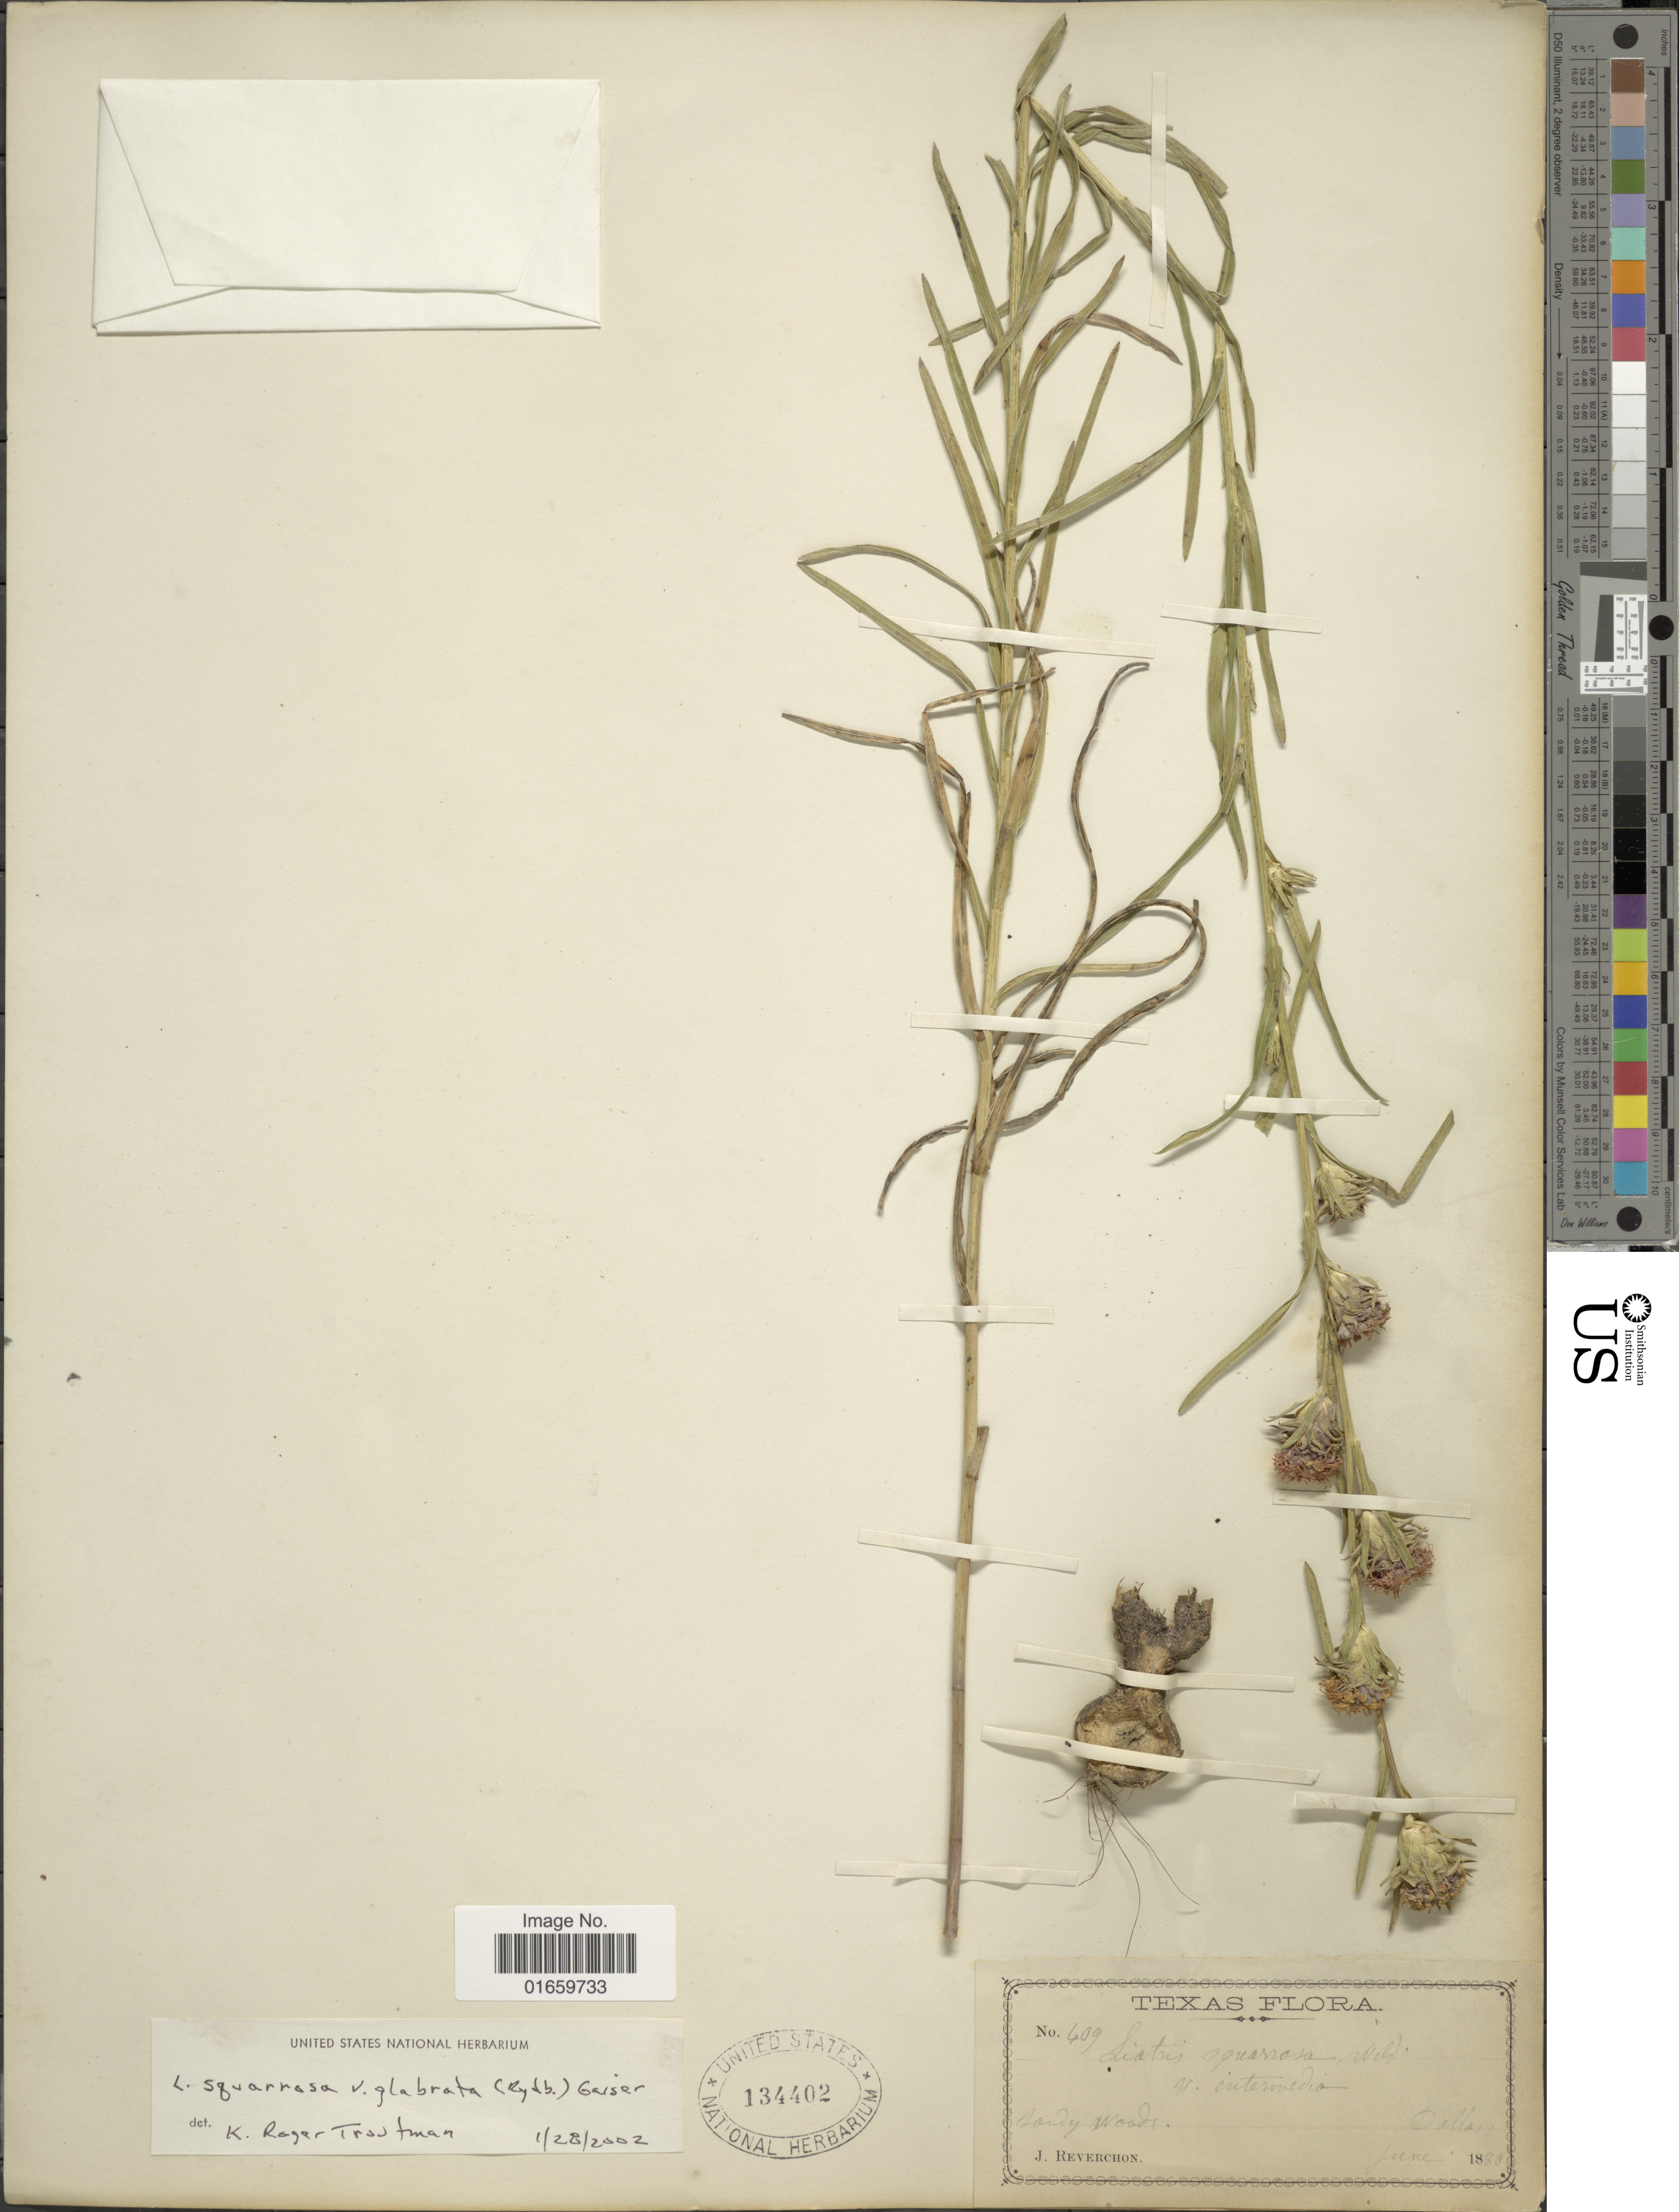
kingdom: Plantae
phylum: Tracheophyta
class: Magnoliopsida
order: Asterales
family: Asteraceae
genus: Liatris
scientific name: Liatris squarrosa var. glabrata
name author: (Rydb.) Gaiser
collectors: J. Reverchon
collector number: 609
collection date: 1880-06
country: United States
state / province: Texas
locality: Texas, Dallas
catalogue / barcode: US 134402